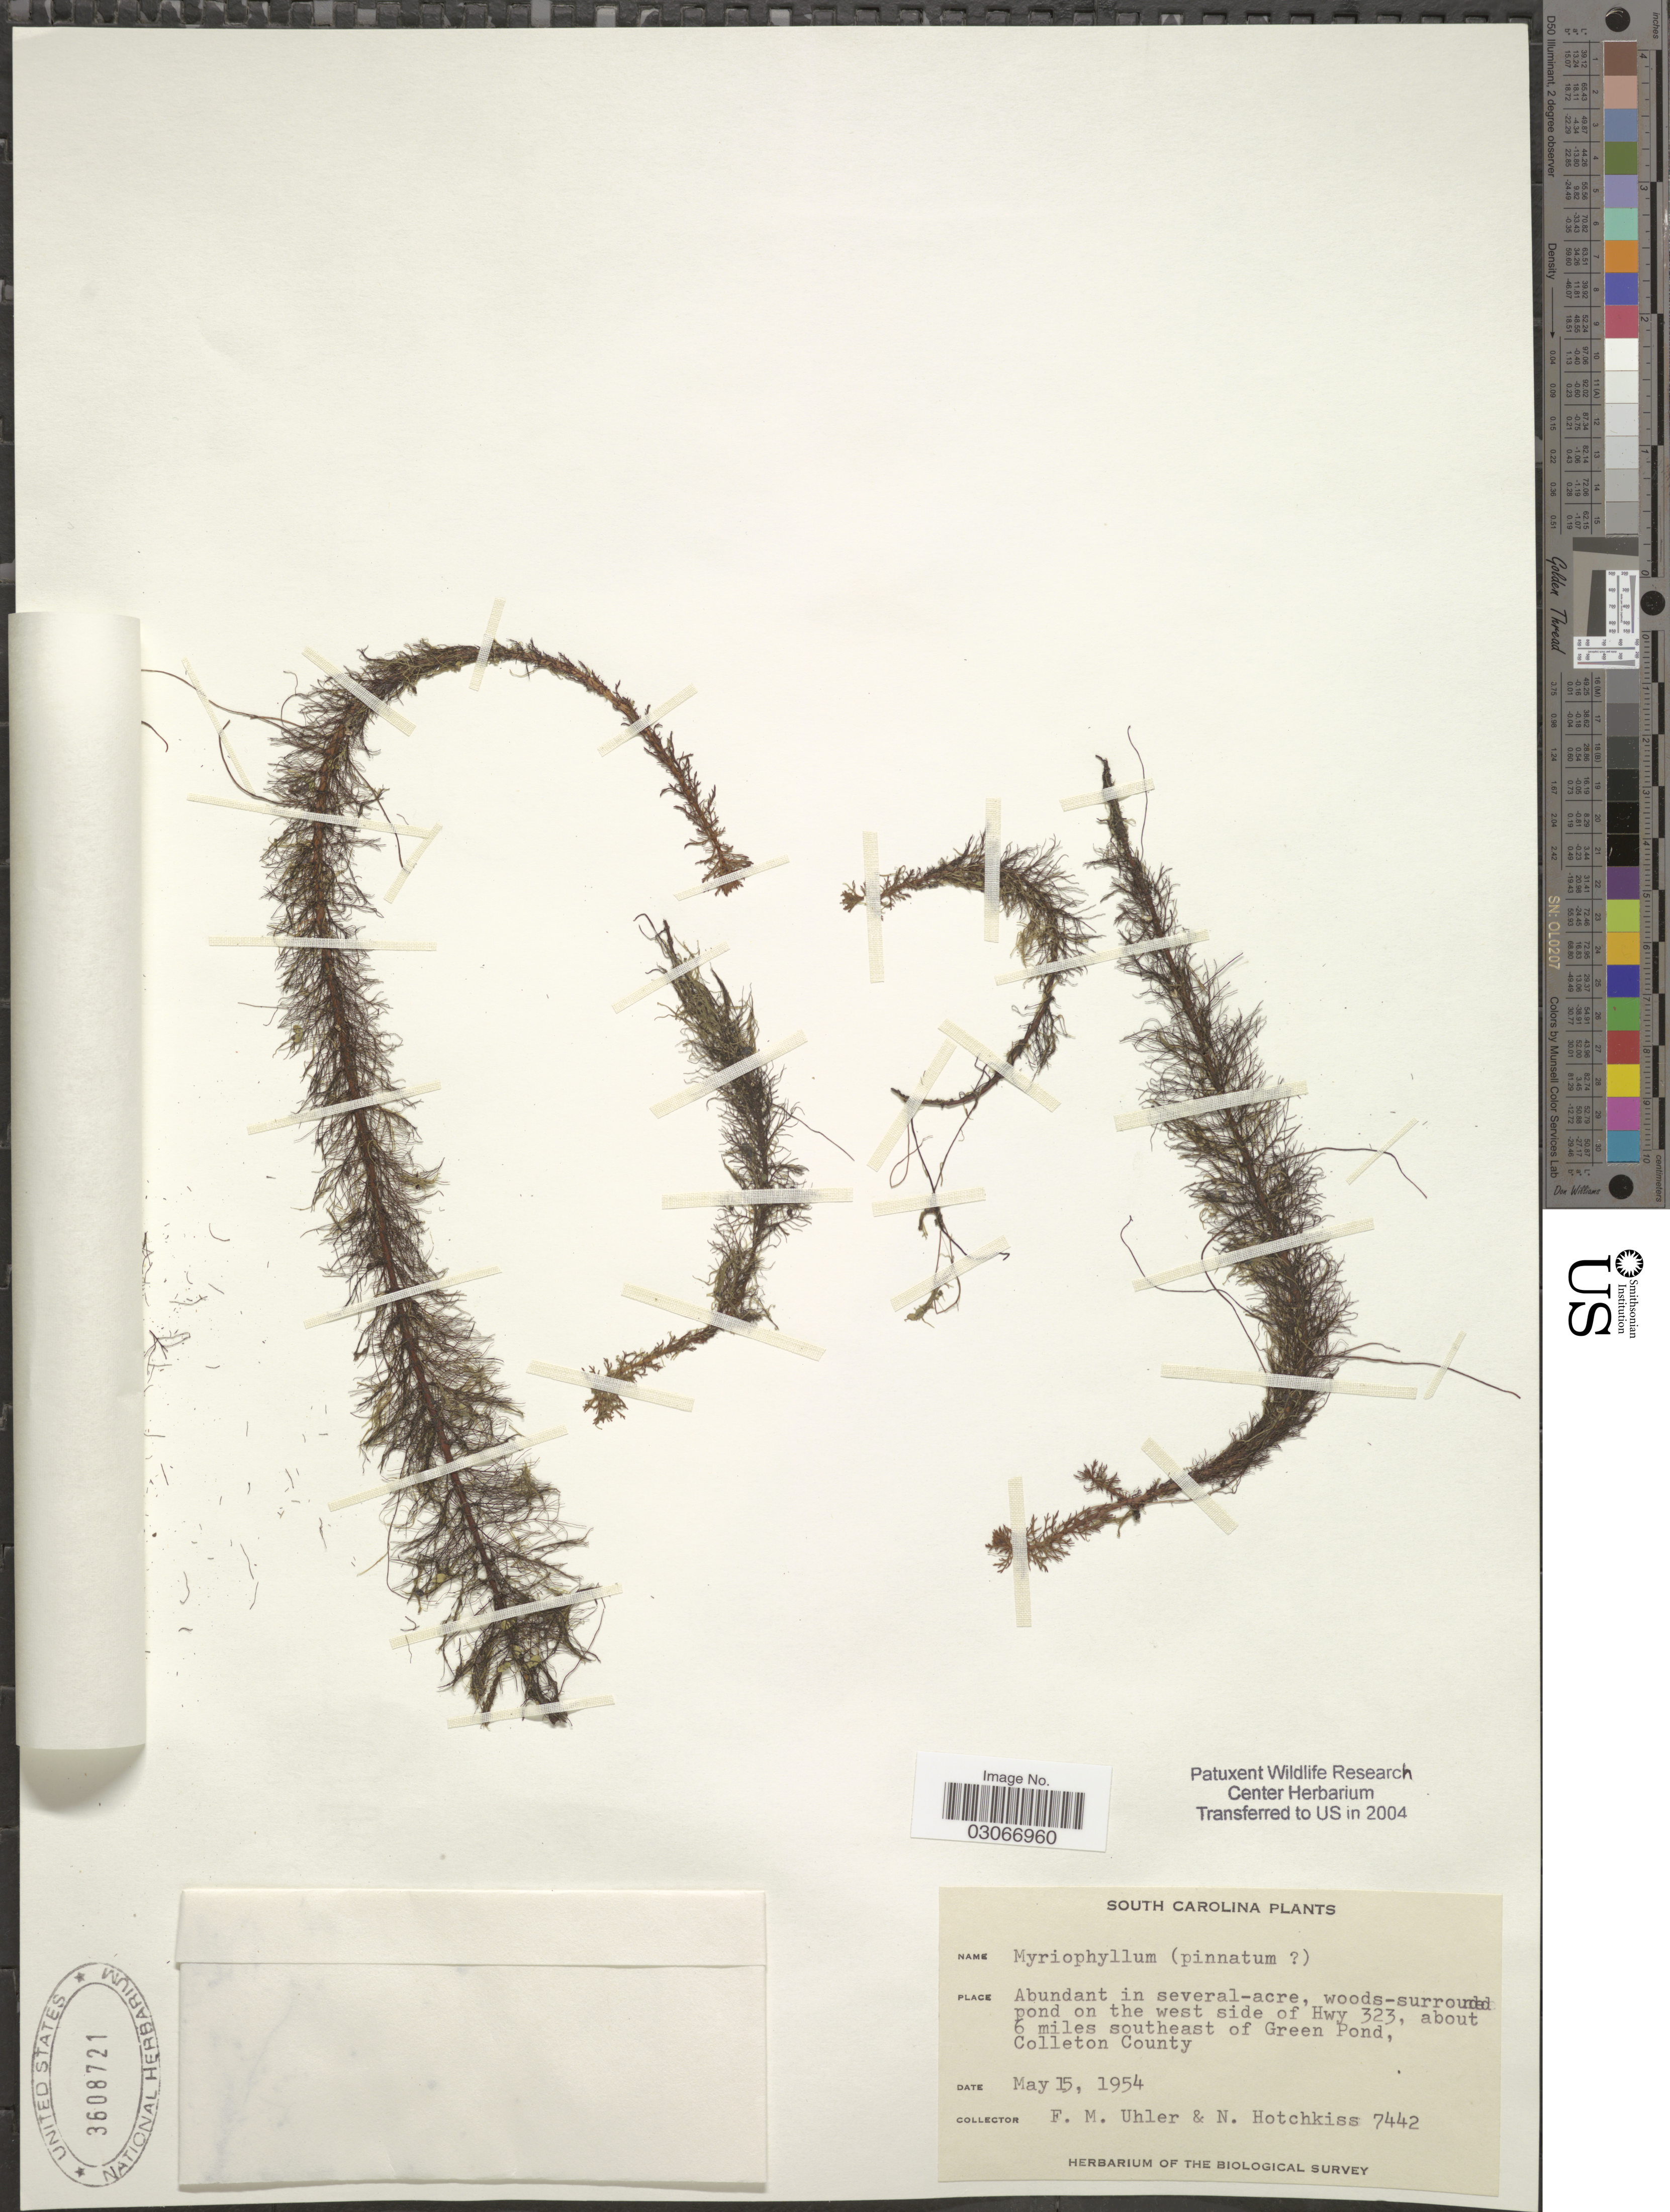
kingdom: Plantae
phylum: Tracheophyta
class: Magnoliopsida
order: Saxifragales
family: Haloragaceae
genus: Myriophyllum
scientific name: Myriophyllum pinnatum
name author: (Walter) Britton, Stearns & Poggenb.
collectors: F. M. Uhler & N. Hotchkiss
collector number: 7442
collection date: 1954-05-15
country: United States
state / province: South Carolina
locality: Woods-surround pond on the west side of Hwy 323, about 6 miles southeast of Green Pond, Colleton County.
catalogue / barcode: US 3608721